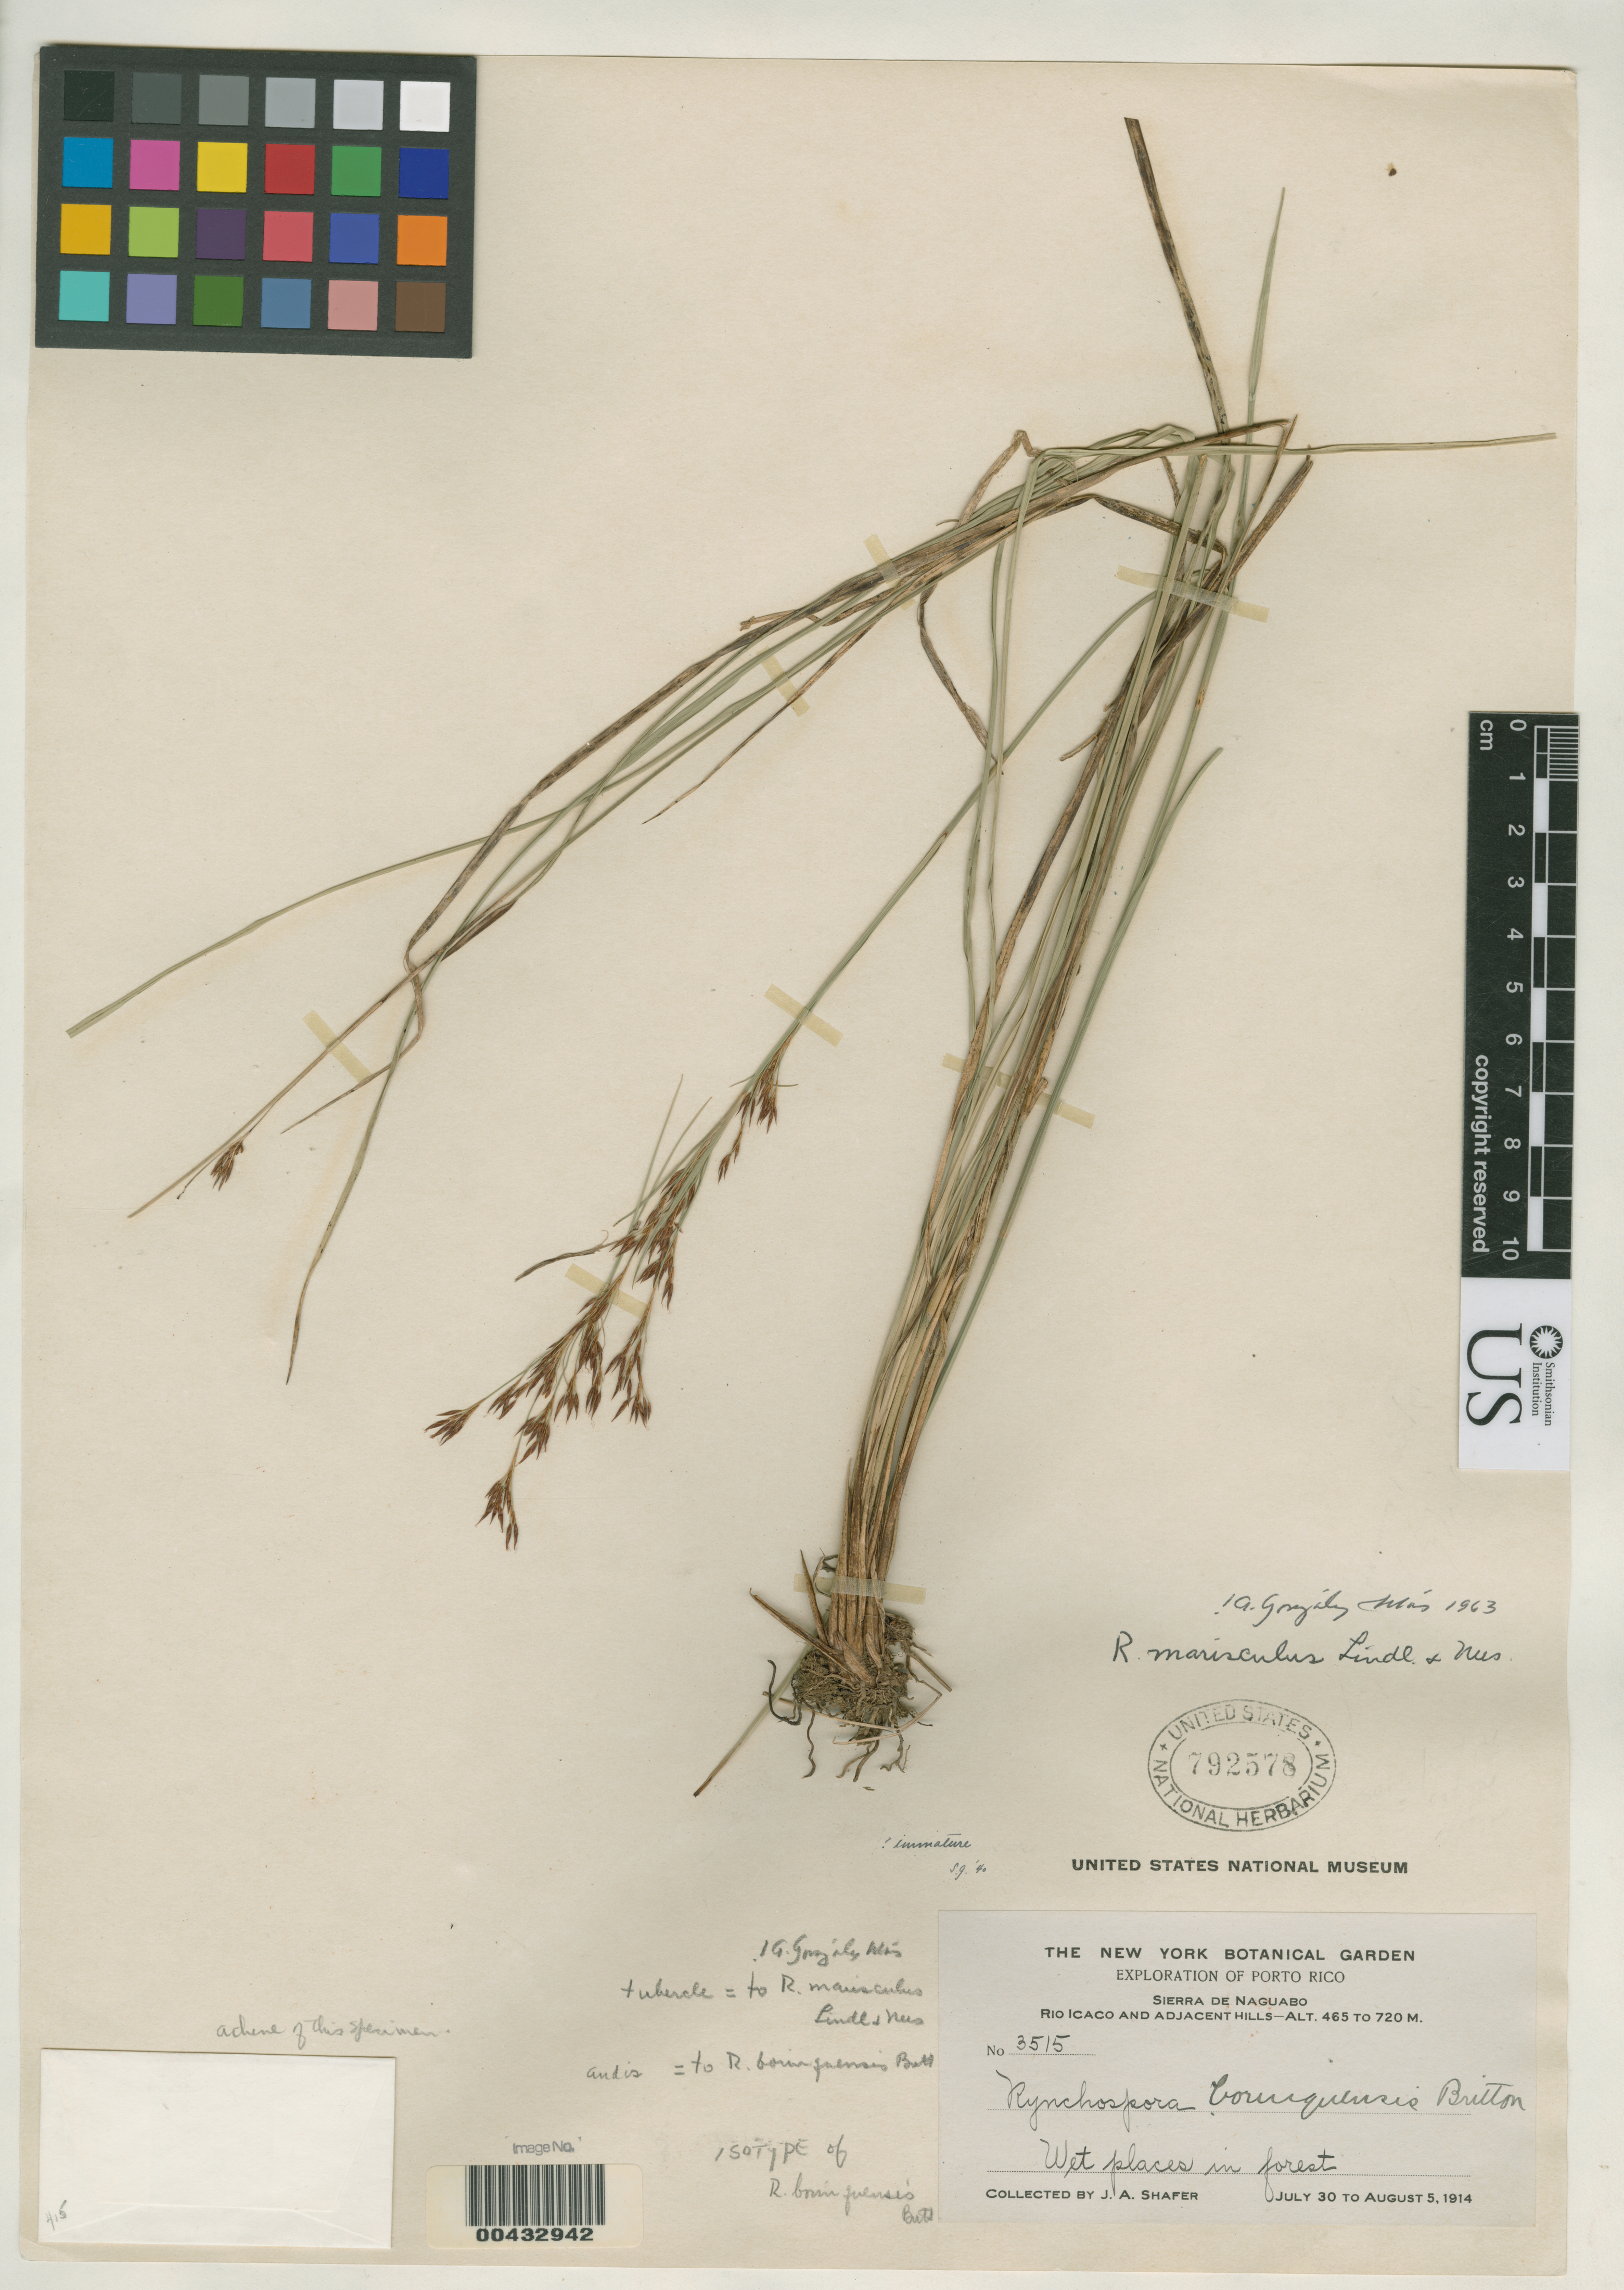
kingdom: Plantae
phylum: Tracheophyta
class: Liliopsida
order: Poales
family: Cyperaceae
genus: Rhynchospora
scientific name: Rhynchospora borinquensis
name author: Britton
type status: Isotype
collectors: J. A. Shafer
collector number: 3515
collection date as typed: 30 Jul 1914 to 05 Aug 1914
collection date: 1914-07-30/1914-08-05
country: Puerto Rico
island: Greater Antilles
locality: Sierra de Naguabo, Rio Icaco & adjacent hills.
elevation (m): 465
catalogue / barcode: US 792578